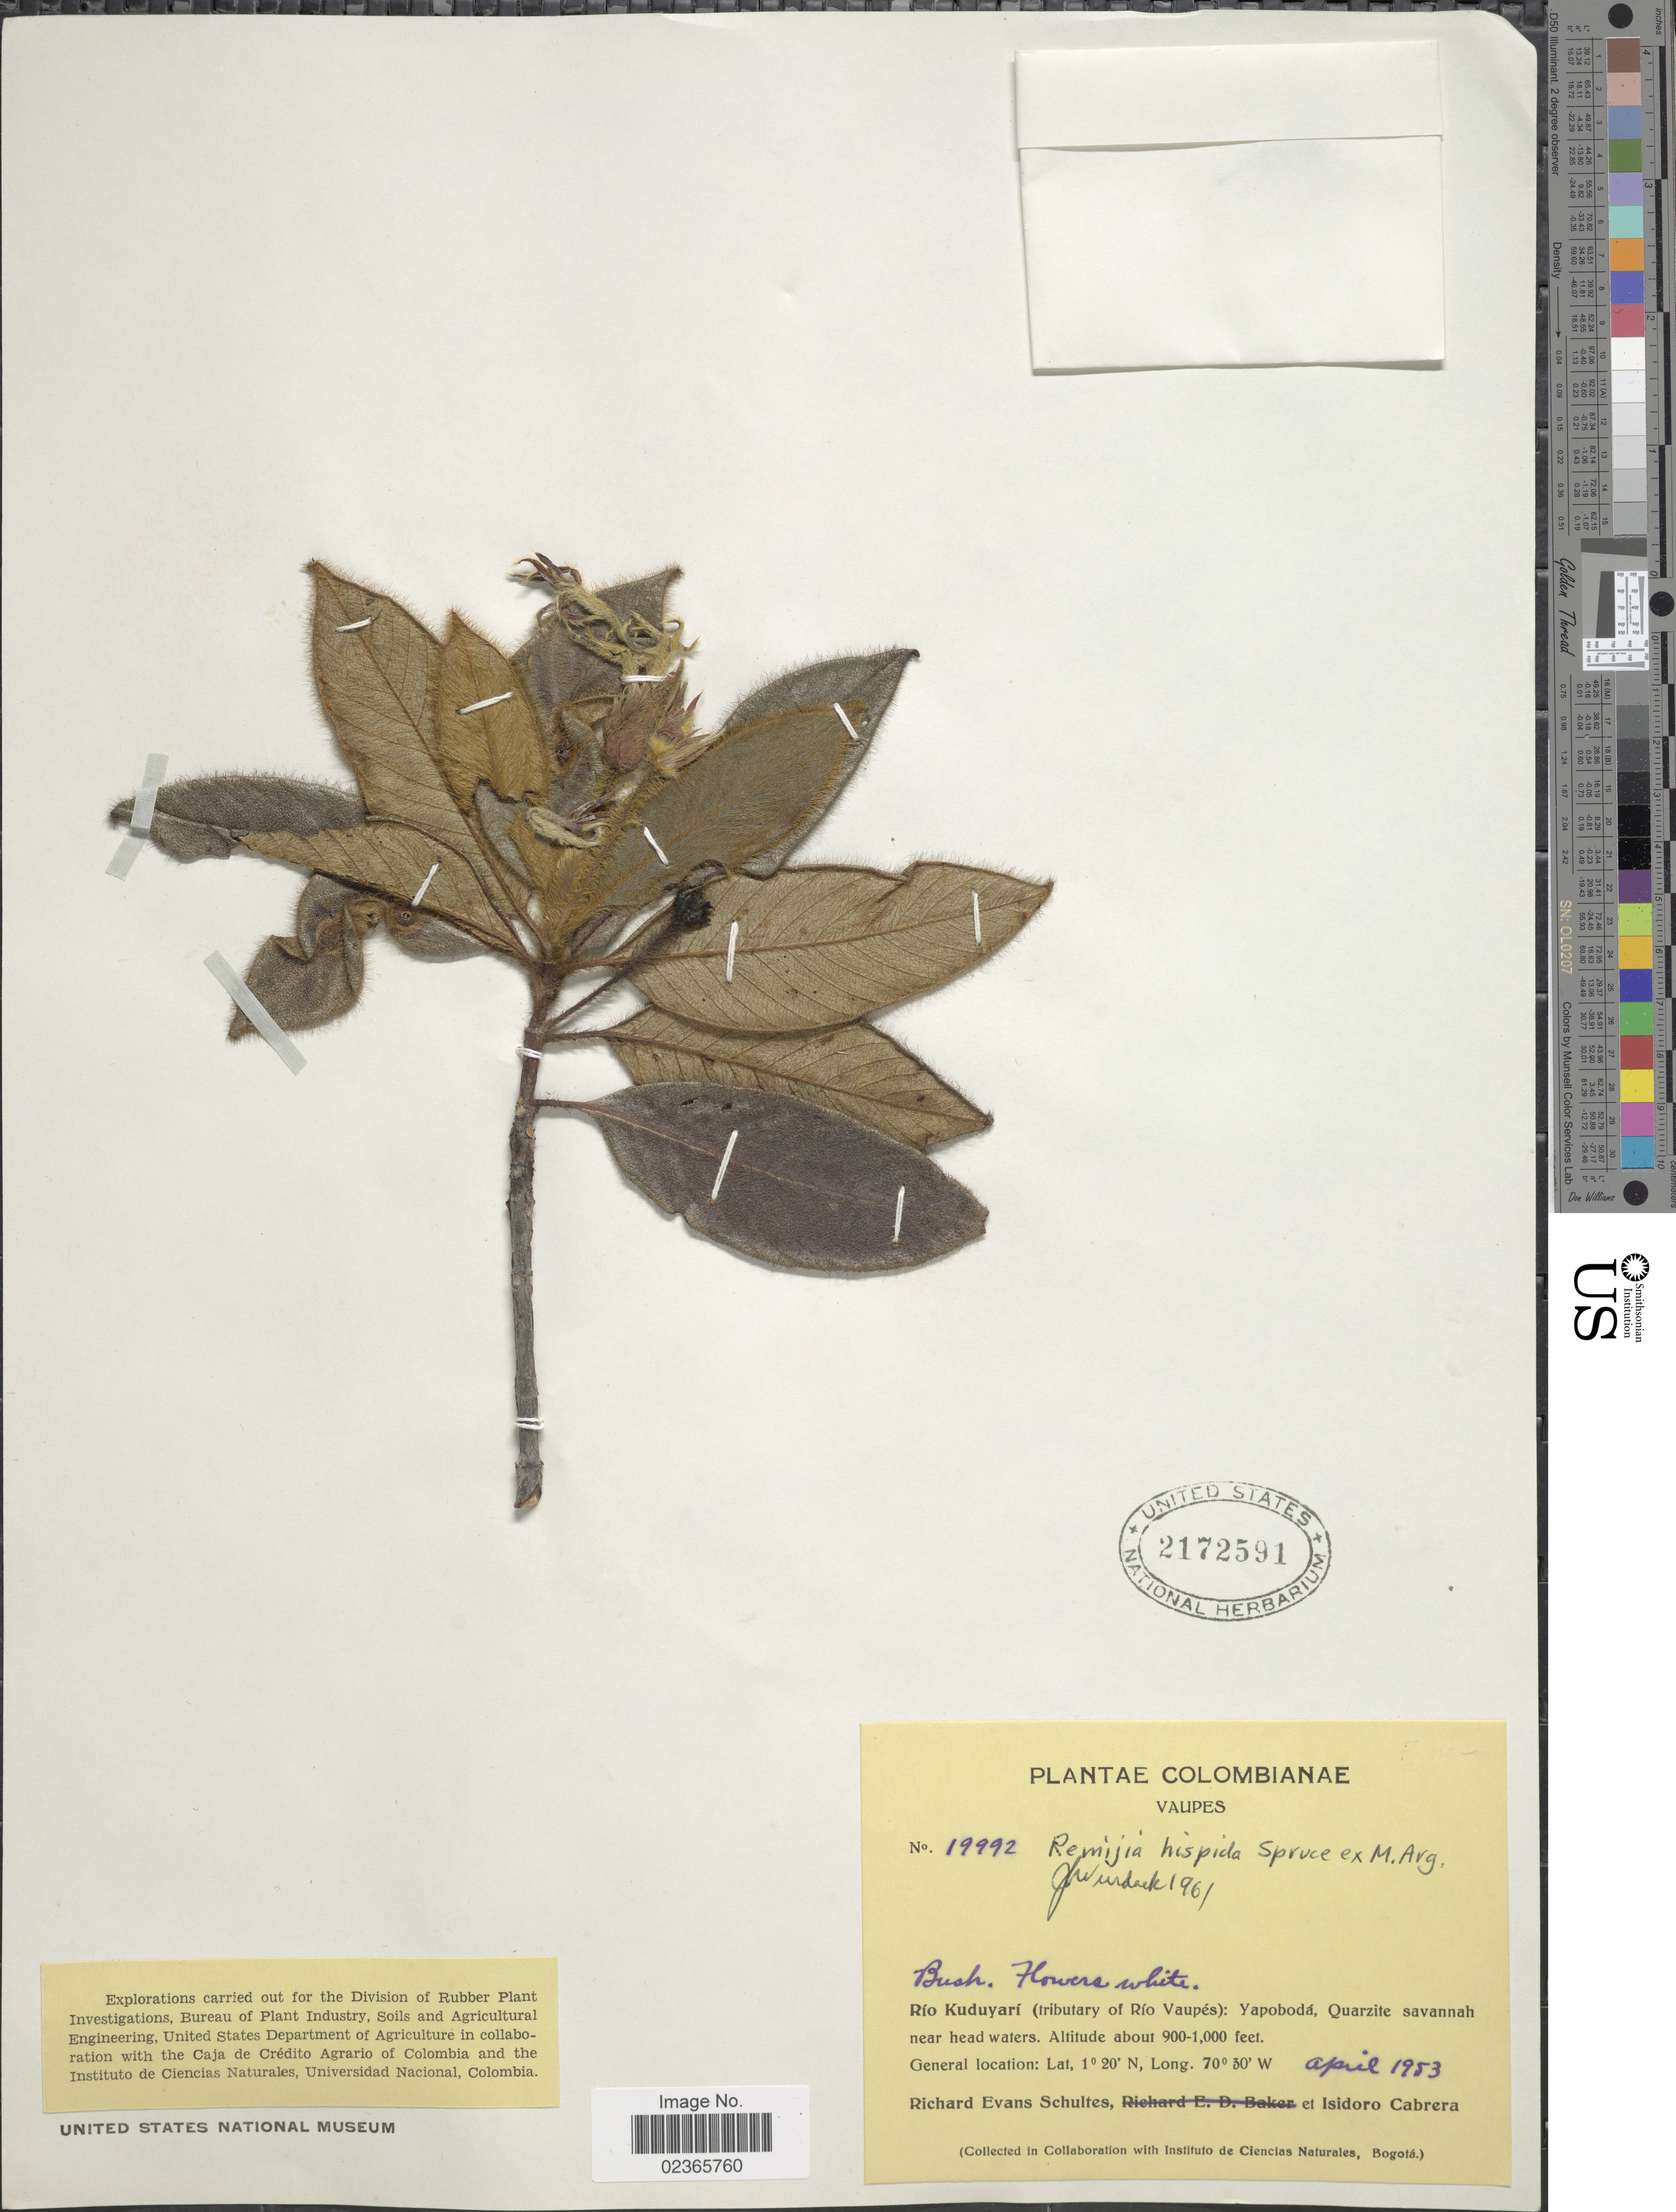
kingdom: Plantae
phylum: Tracheophyta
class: Magnoliopsida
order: Gentianales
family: Rubiaceae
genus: Remijia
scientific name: Remijia hispida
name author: Spruce ex K. Schum.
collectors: R. E. Schultes & I. Cabrera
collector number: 19992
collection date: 1953-04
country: Colombia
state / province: Vaupés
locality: Rio Kuduyari (ributary of Rio Vaupes): Yapoboda, Quarzite savannah near head waters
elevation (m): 274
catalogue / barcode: US 2172591